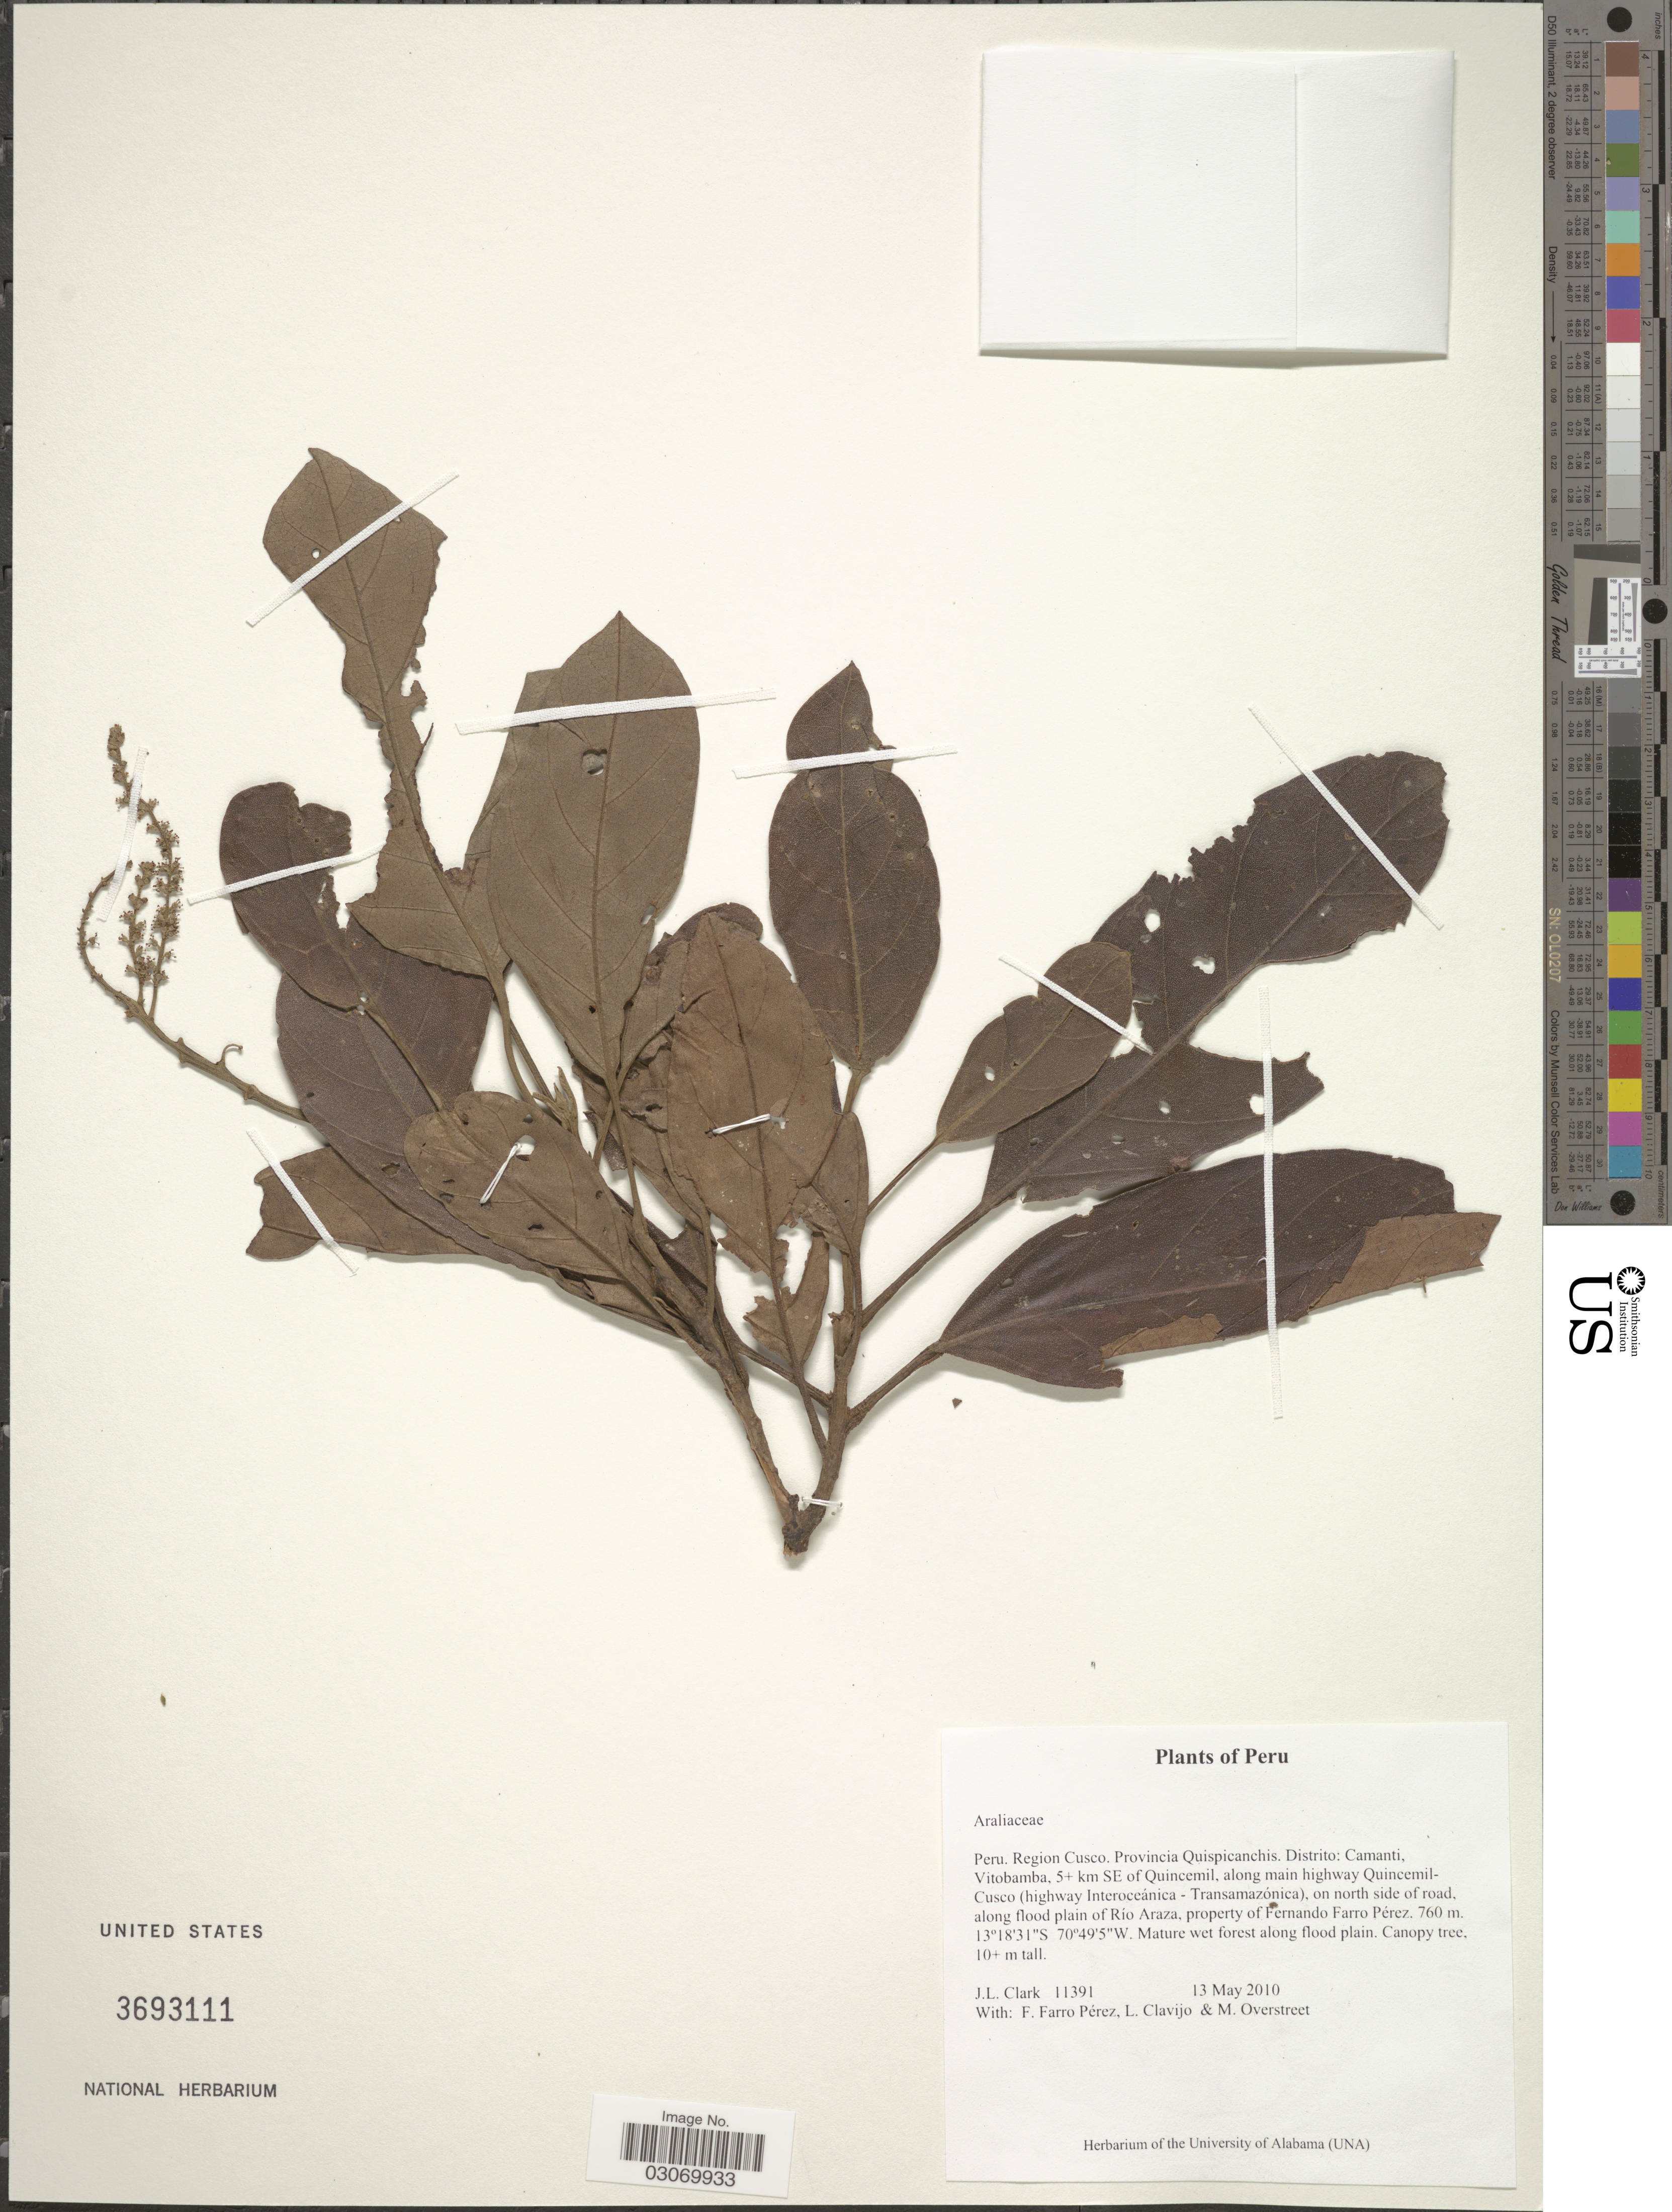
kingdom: Plantae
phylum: Tracheophyta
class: Magnoliopsida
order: Apiales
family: Araliaceae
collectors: J. L. Clark, F. Farro Pérez, L. Clavijo & M. Overstreet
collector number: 11391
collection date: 2010-05-13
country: Peru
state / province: Cusco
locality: Region Cusco, Provincia Quispicanchis, Distrito: Camanti, Vitobamba, 5+ km SE of Quincemil, along main highway Quincemil-Cusco (highway Interoccánica - Transamazónica), on north side of road, along flood plain of Río Araza, property of Fernando Farro Pérez.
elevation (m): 760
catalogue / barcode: US 3693111